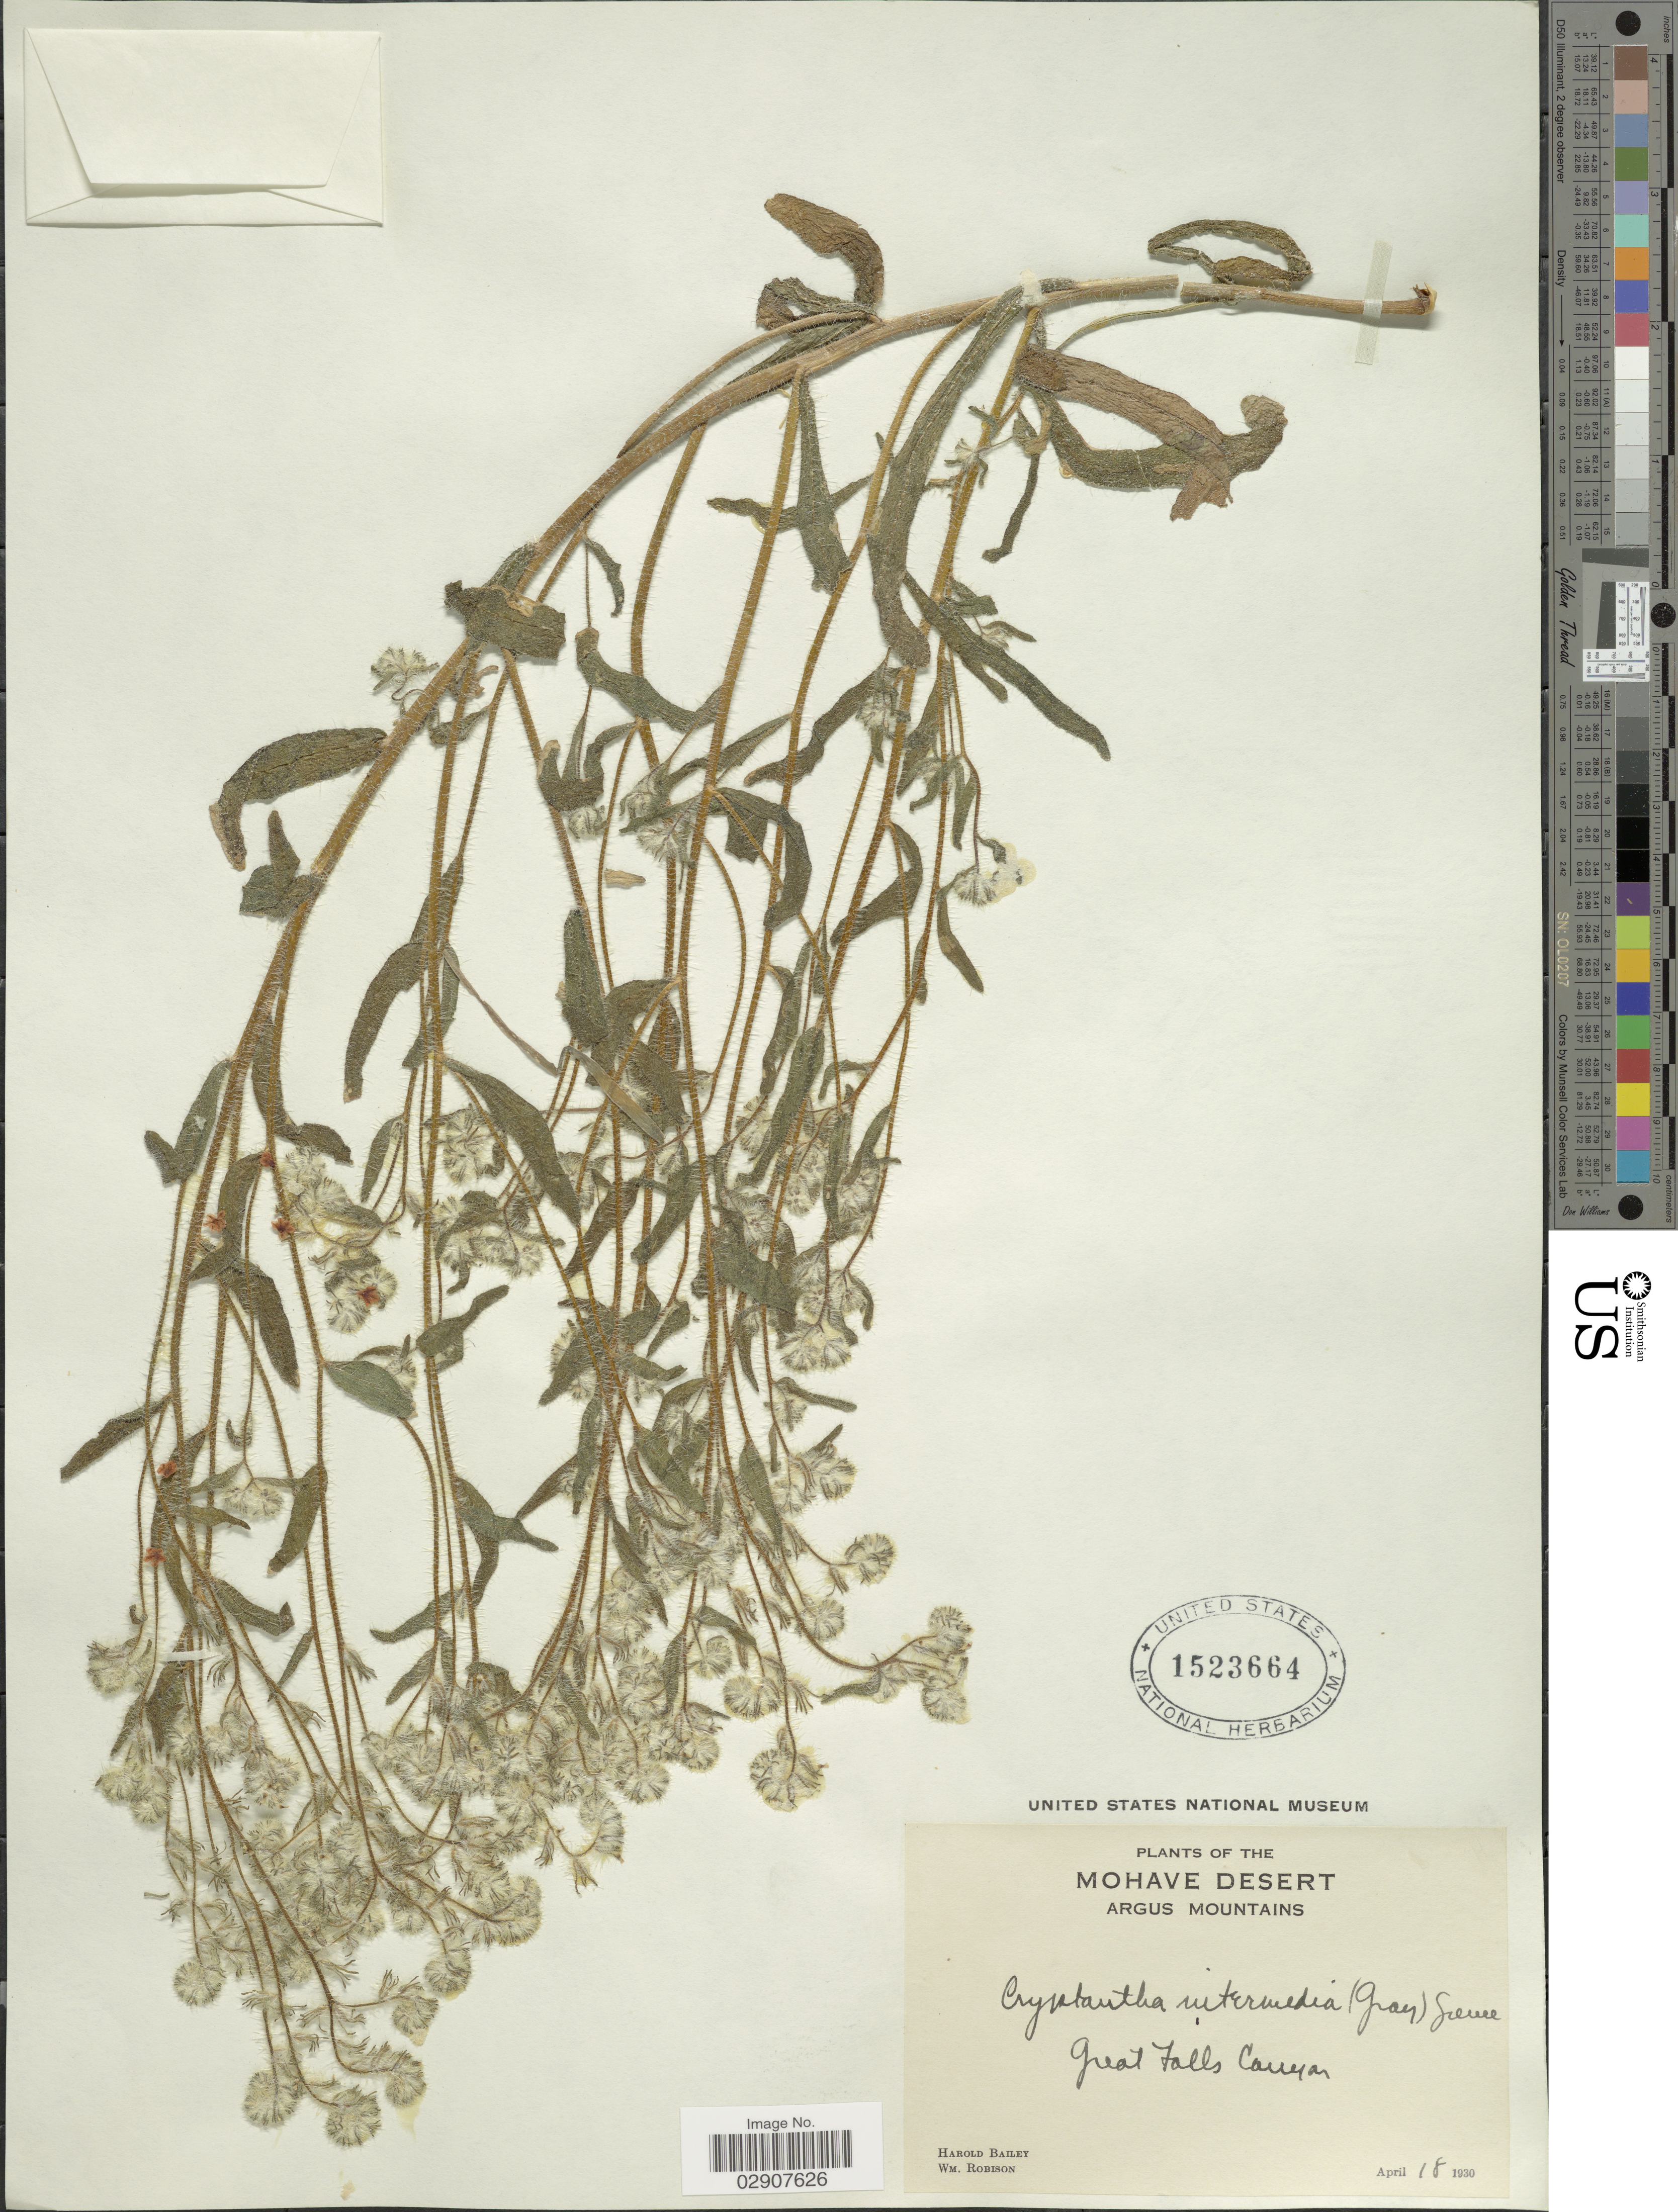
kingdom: Plantae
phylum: Tracheophyta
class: Magnoliopsida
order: Boraginales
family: Boraginaceae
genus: Cryptantha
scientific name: Cryptantha intermedia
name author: (A. Gray) Greene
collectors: H. Bailey & W. Robison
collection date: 1930-04-18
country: United States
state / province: California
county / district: Kern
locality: Mohave Desert, Argus Mountains. Great Falls Canyon.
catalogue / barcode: US 1523664